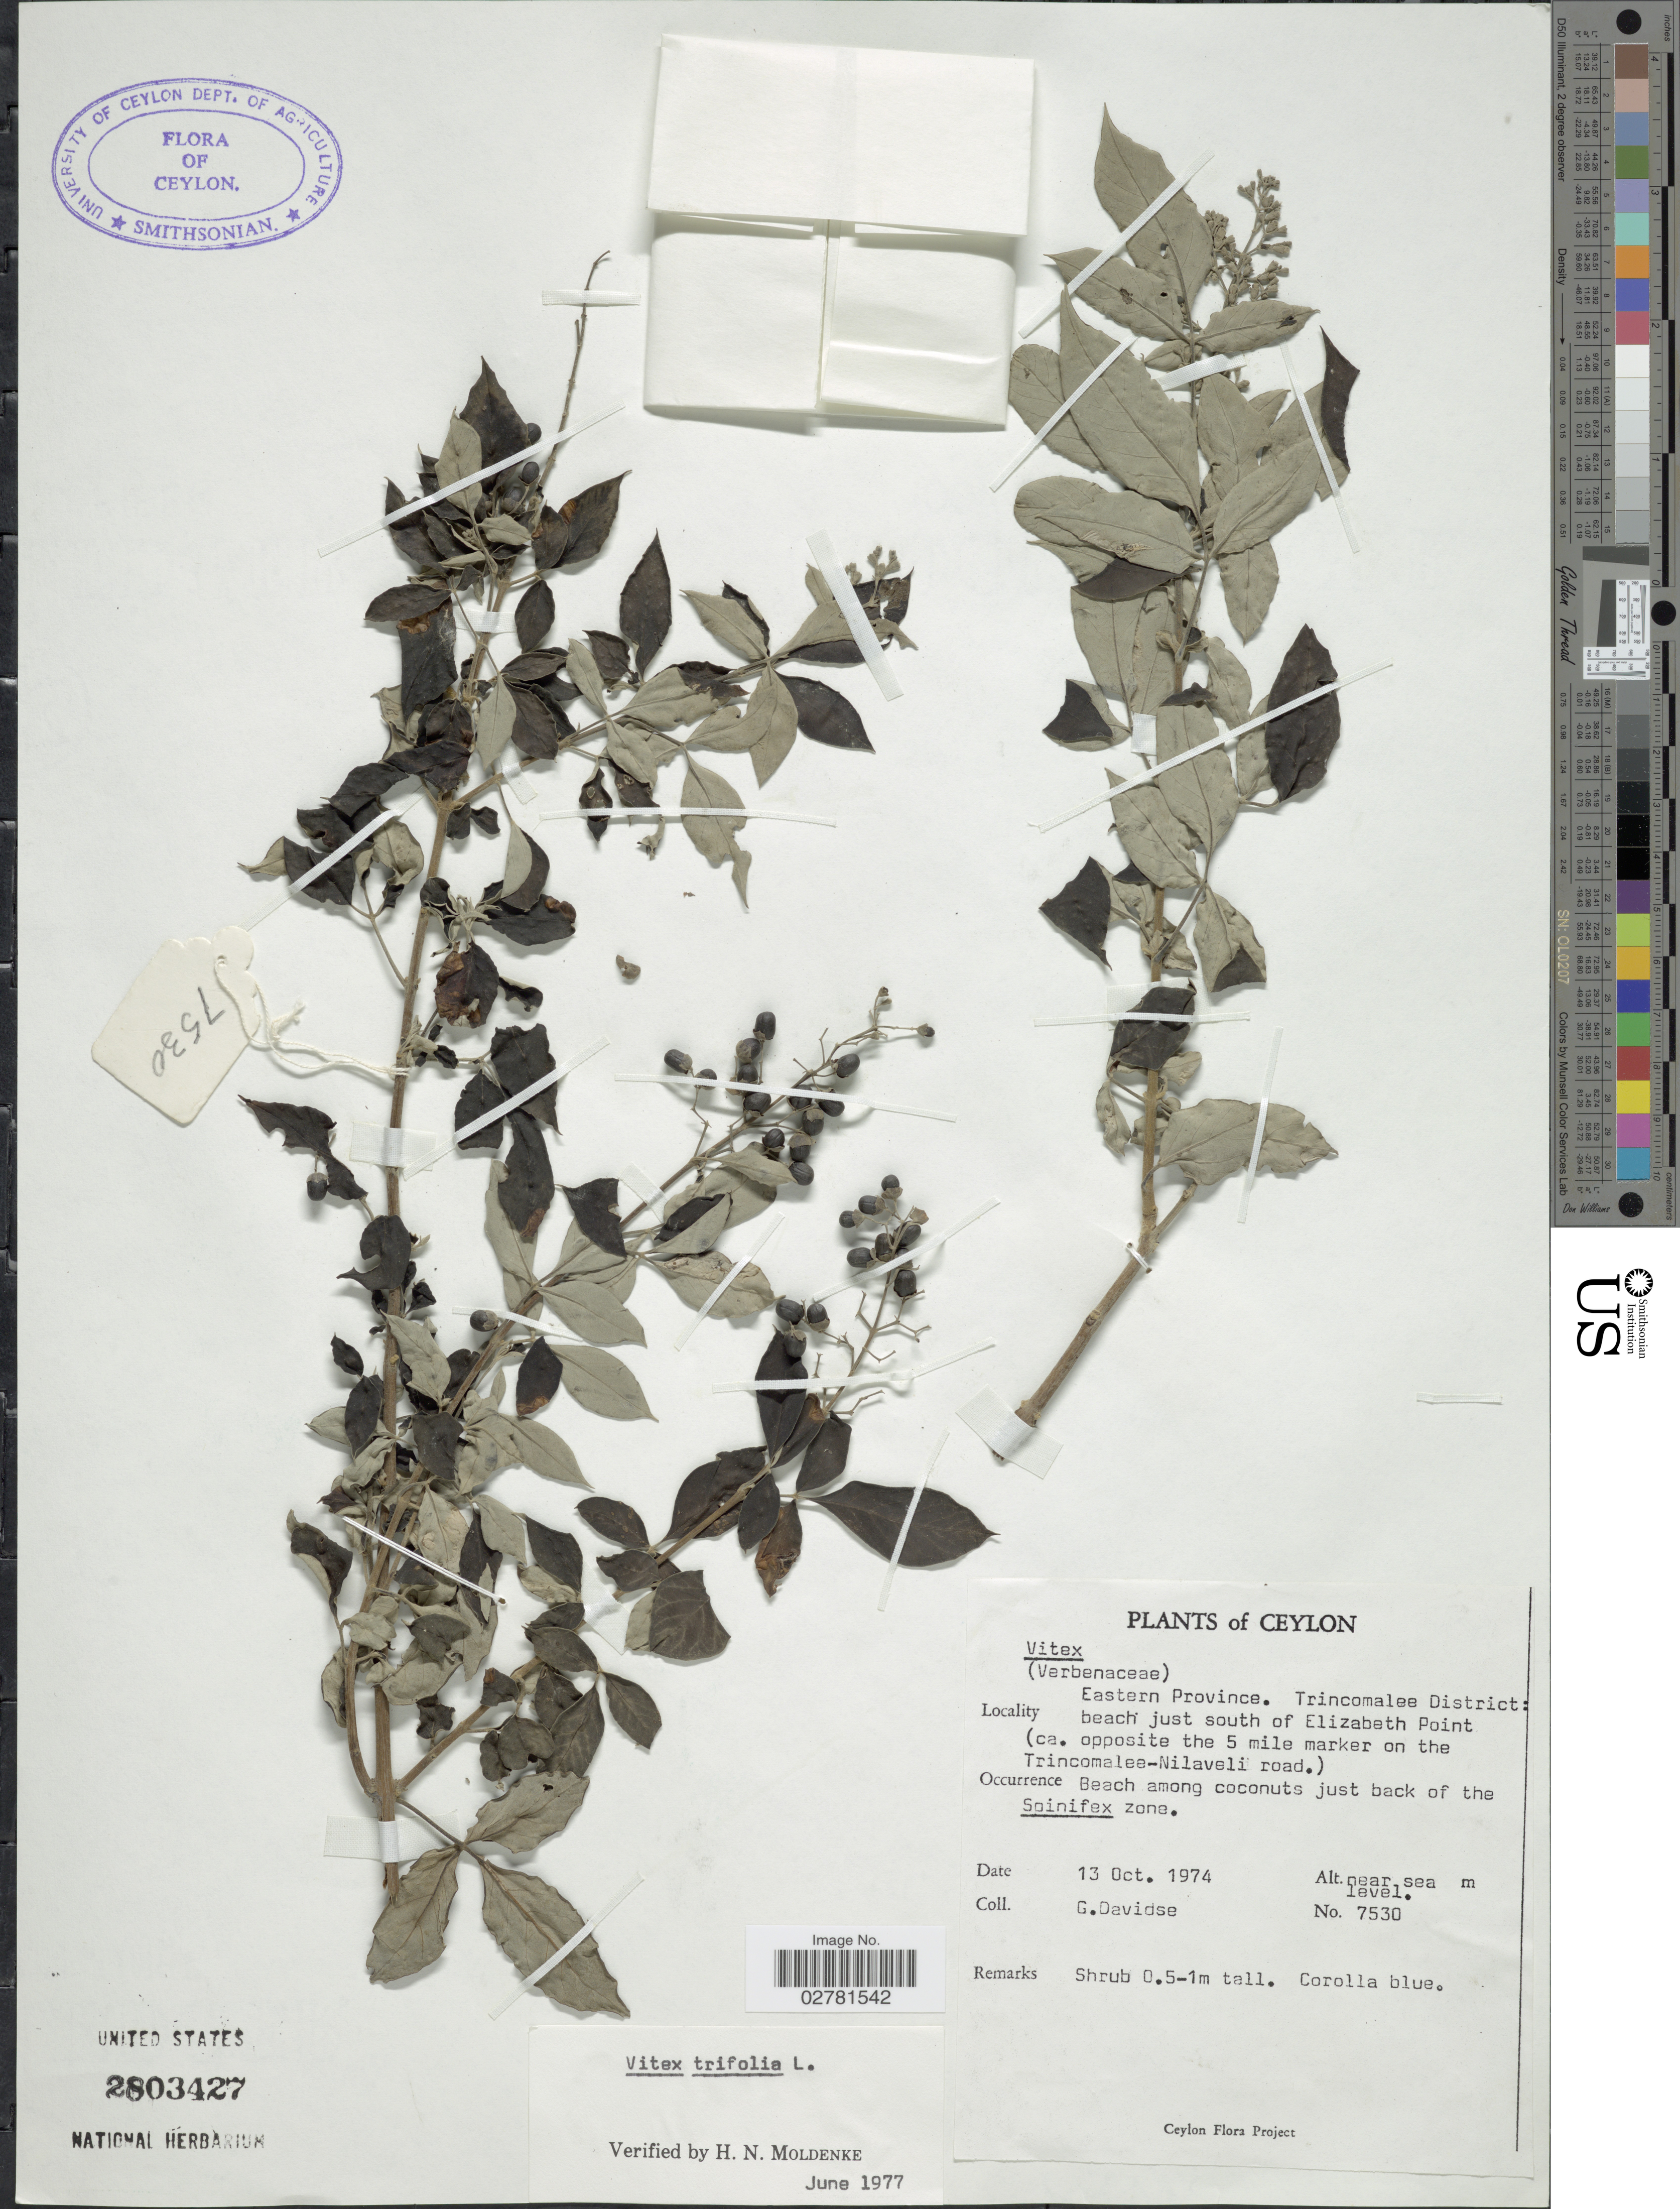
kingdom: Plantae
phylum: Tracheophyta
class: Magnoliopsida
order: Lamiales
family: Lamiaceae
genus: Vitex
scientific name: Vitex trifolia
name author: L.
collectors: G. Davidse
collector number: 7530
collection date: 1974-10-13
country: Sri Lanka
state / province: Eastern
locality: Ceylon. Trincomalee District: beach just south of Elizabeth Point (ca. opposite the 5 mile marker on the Trincomalee-Nilaveli road.)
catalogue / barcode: US 2803427